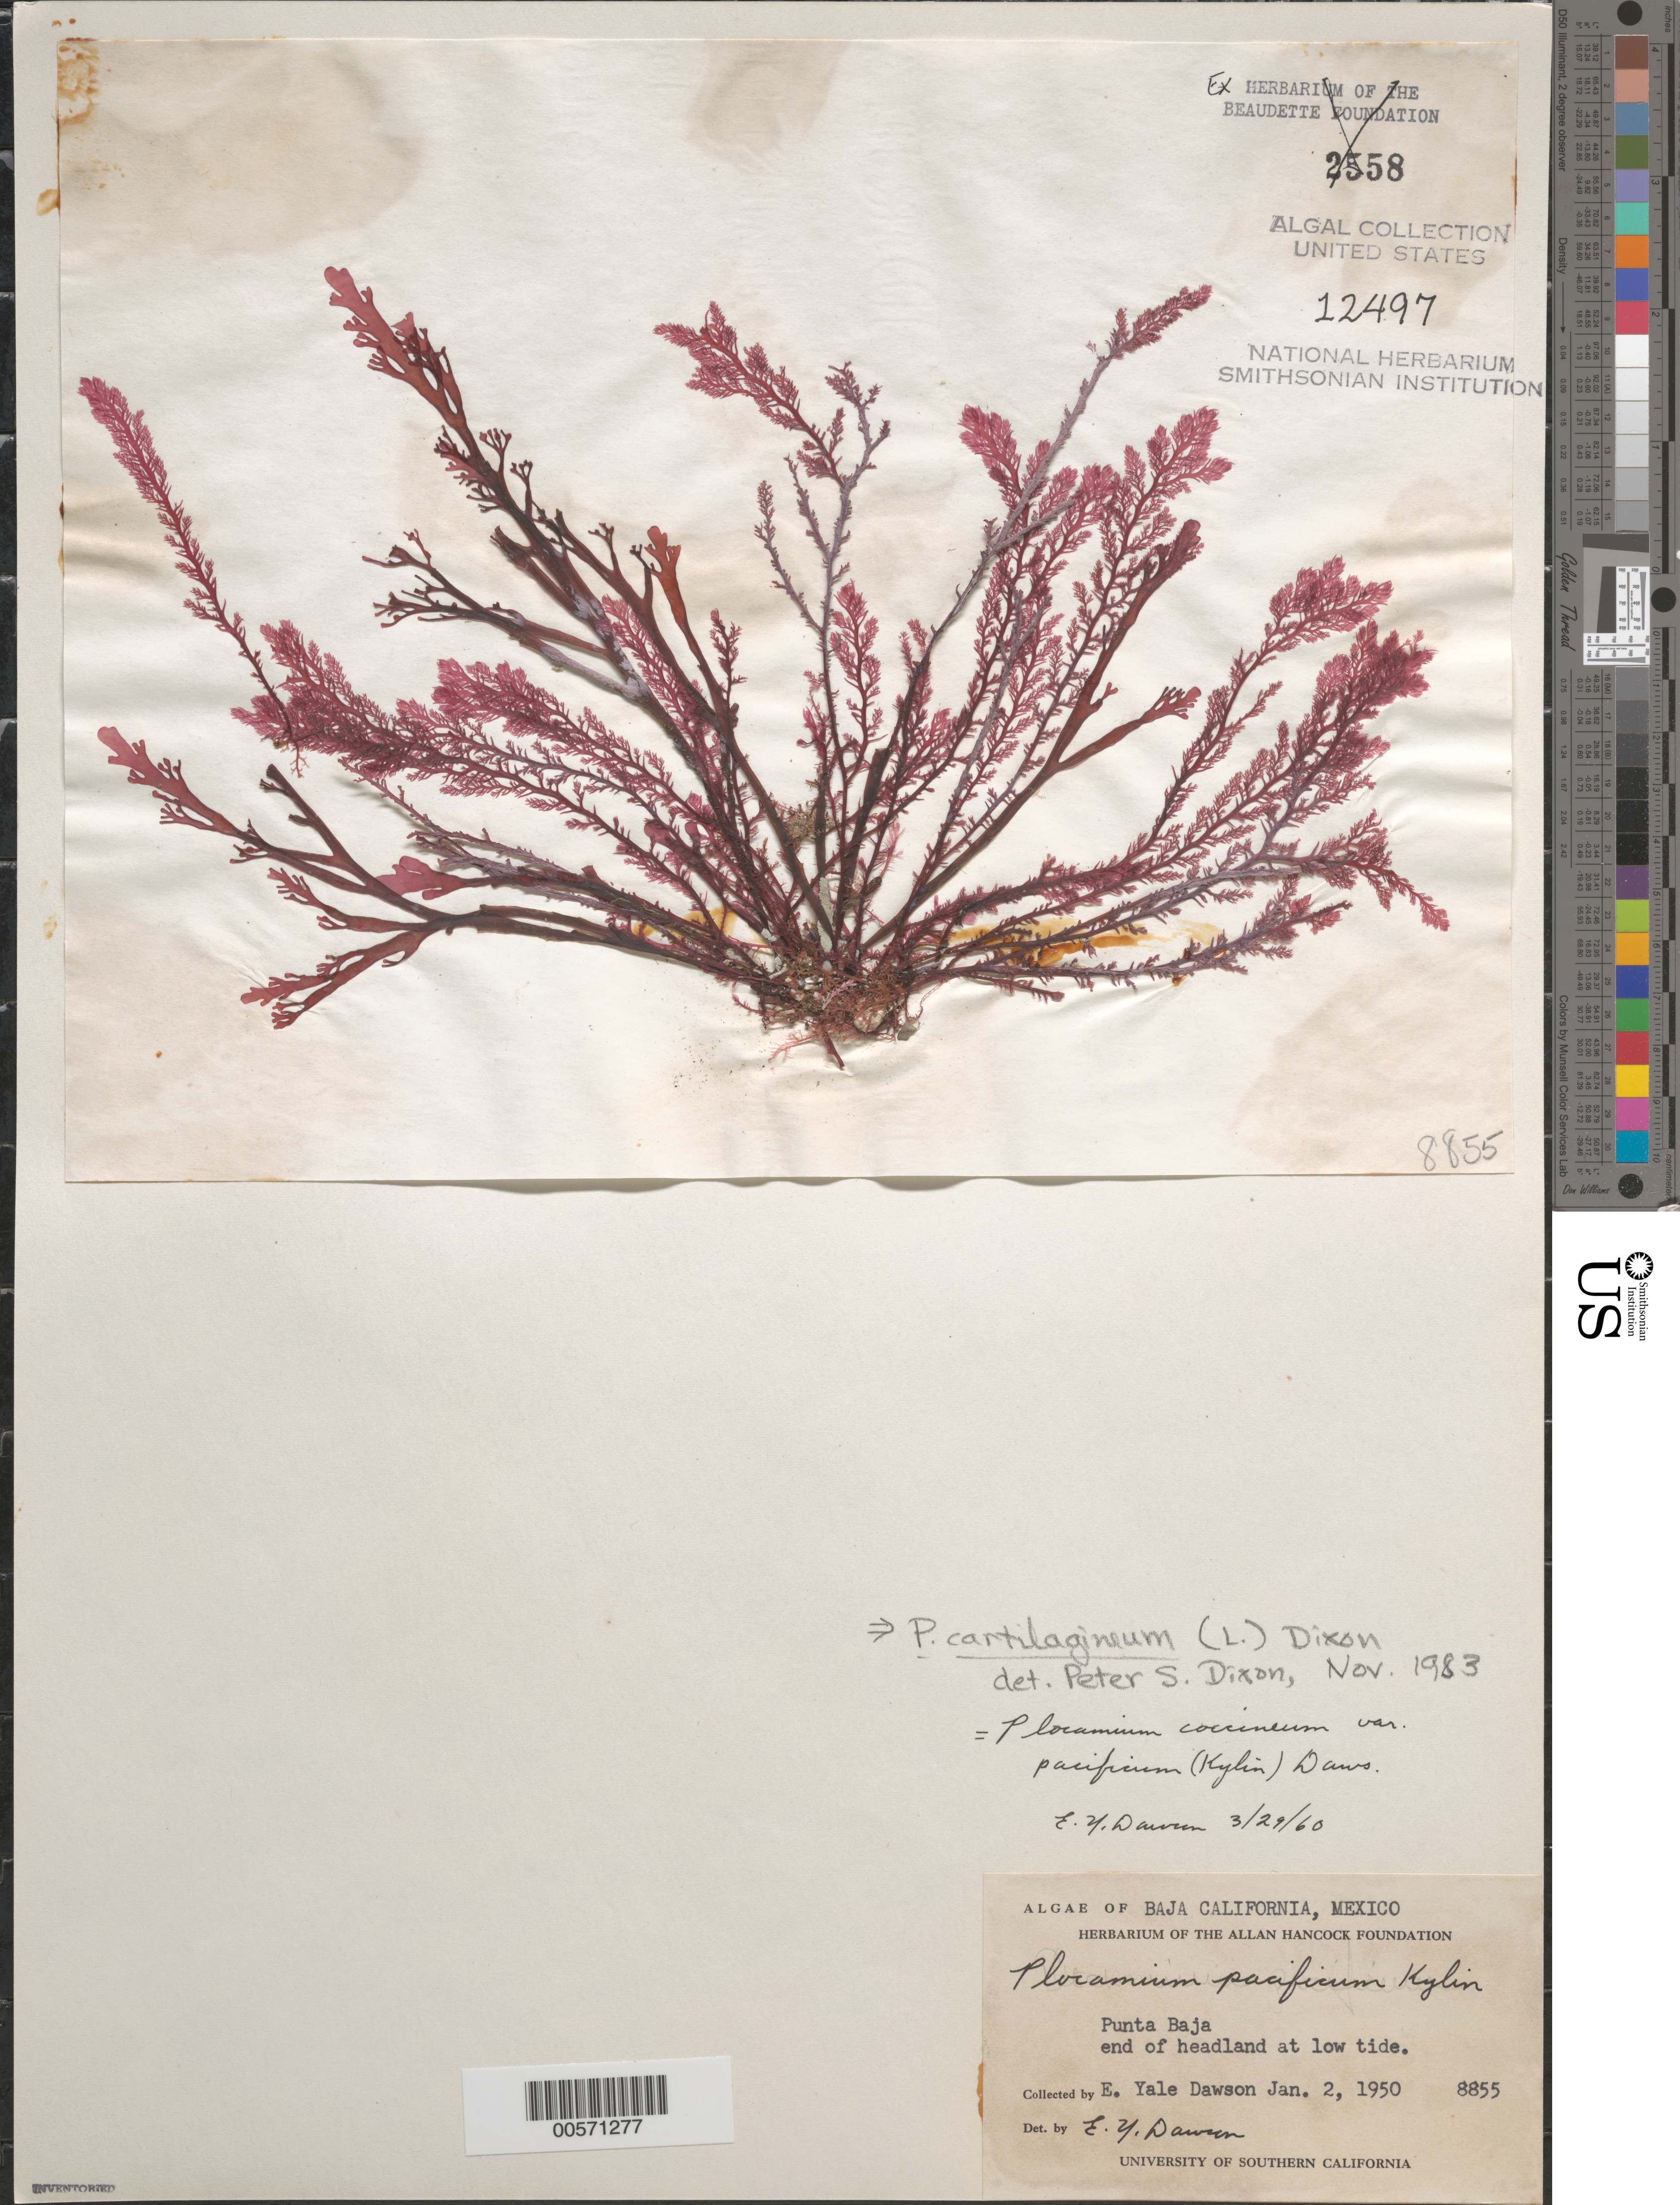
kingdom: Plantae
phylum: Rhodophyta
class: Florideophyceae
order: Plocamiales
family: Plocamiaceae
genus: Plocamium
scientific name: Plocamium cartilagineum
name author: (L.) P.S. Dixon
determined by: Dixon, P. S.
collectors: E. Y. Dawson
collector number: EYD 8855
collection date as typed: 02 Jan 1950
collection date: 1950-01-02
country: Mexico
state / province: Baja California Norte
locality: Punta Baja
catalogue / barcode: US 12497